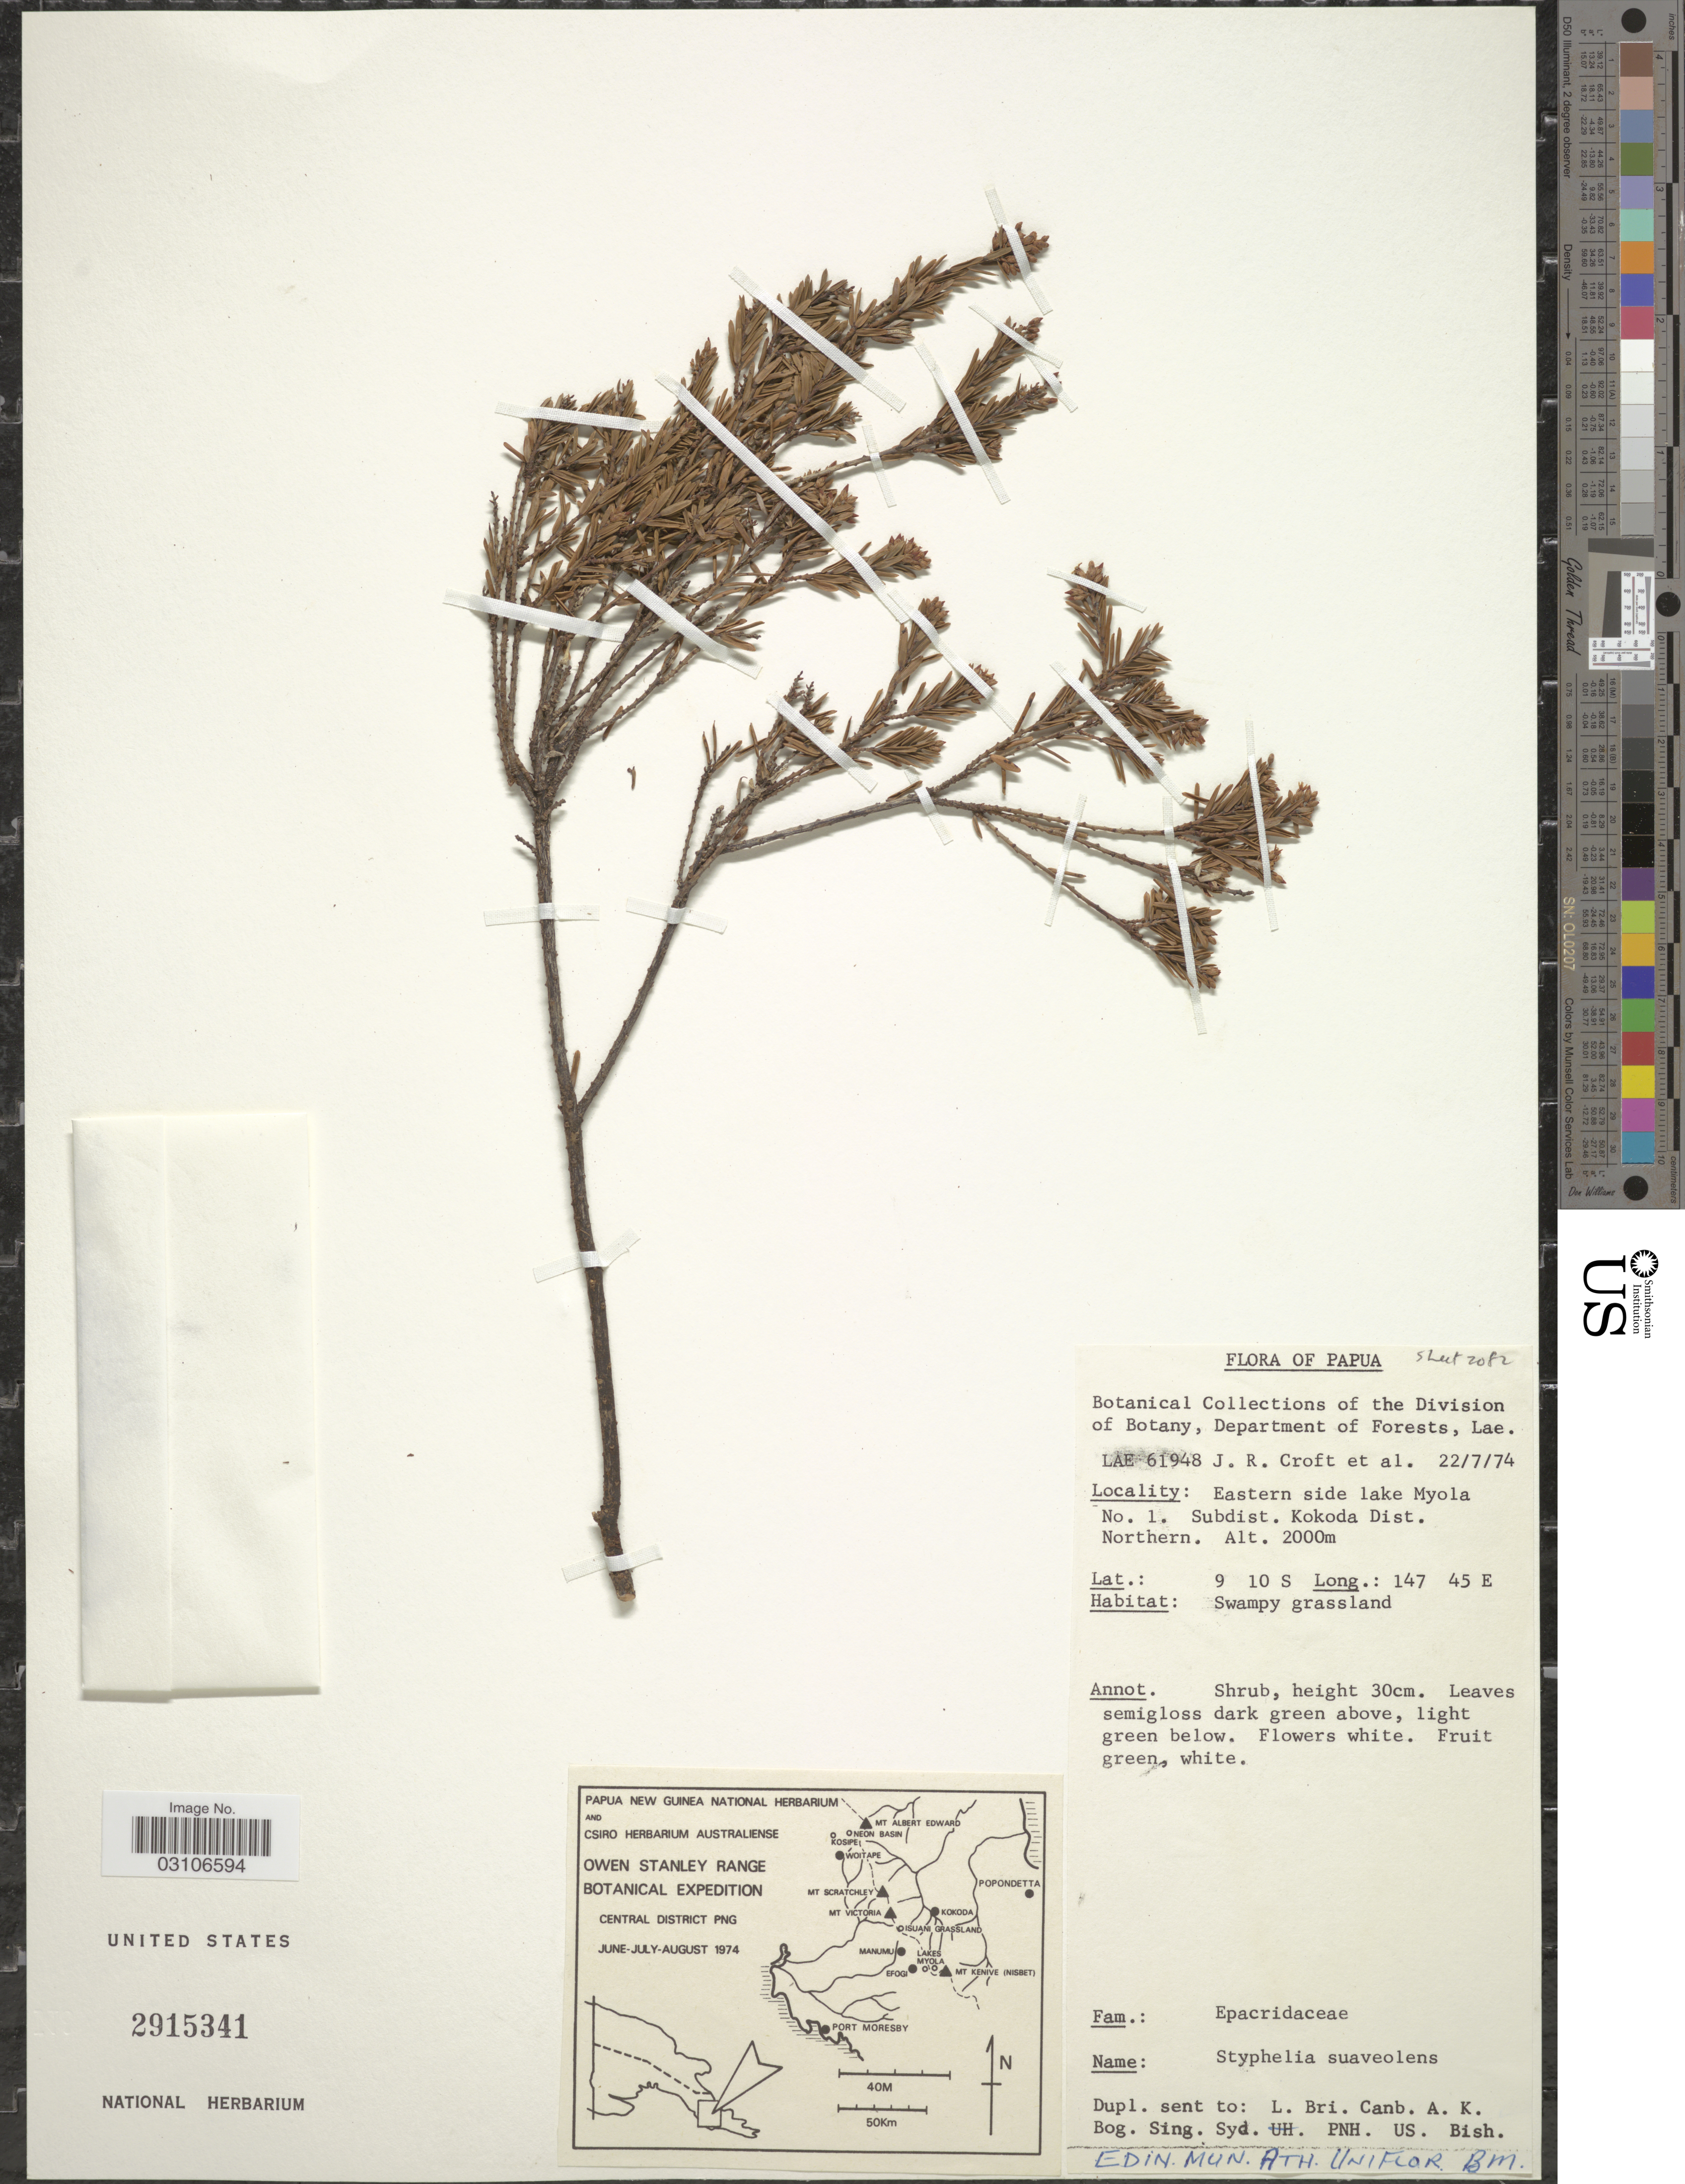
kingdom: Plantae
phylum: Tracheophyta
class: Magnoliopsida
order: Ericales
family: Ericaceae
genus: Styphelia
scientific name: Styphelia suaveolens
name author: (Hook. f.) Warb. ex P. Sarasin & Sarasin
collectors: J. R. Croft & et al.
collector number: LAE61948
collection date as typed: Transcribed d/m/y: 22/7/74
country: Papua New Guinea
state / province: Northern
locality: Eastern side lake Myola No. 1. Subdist. Kokoda Dist. Northern.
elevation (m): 2000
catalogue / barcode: US 2915341